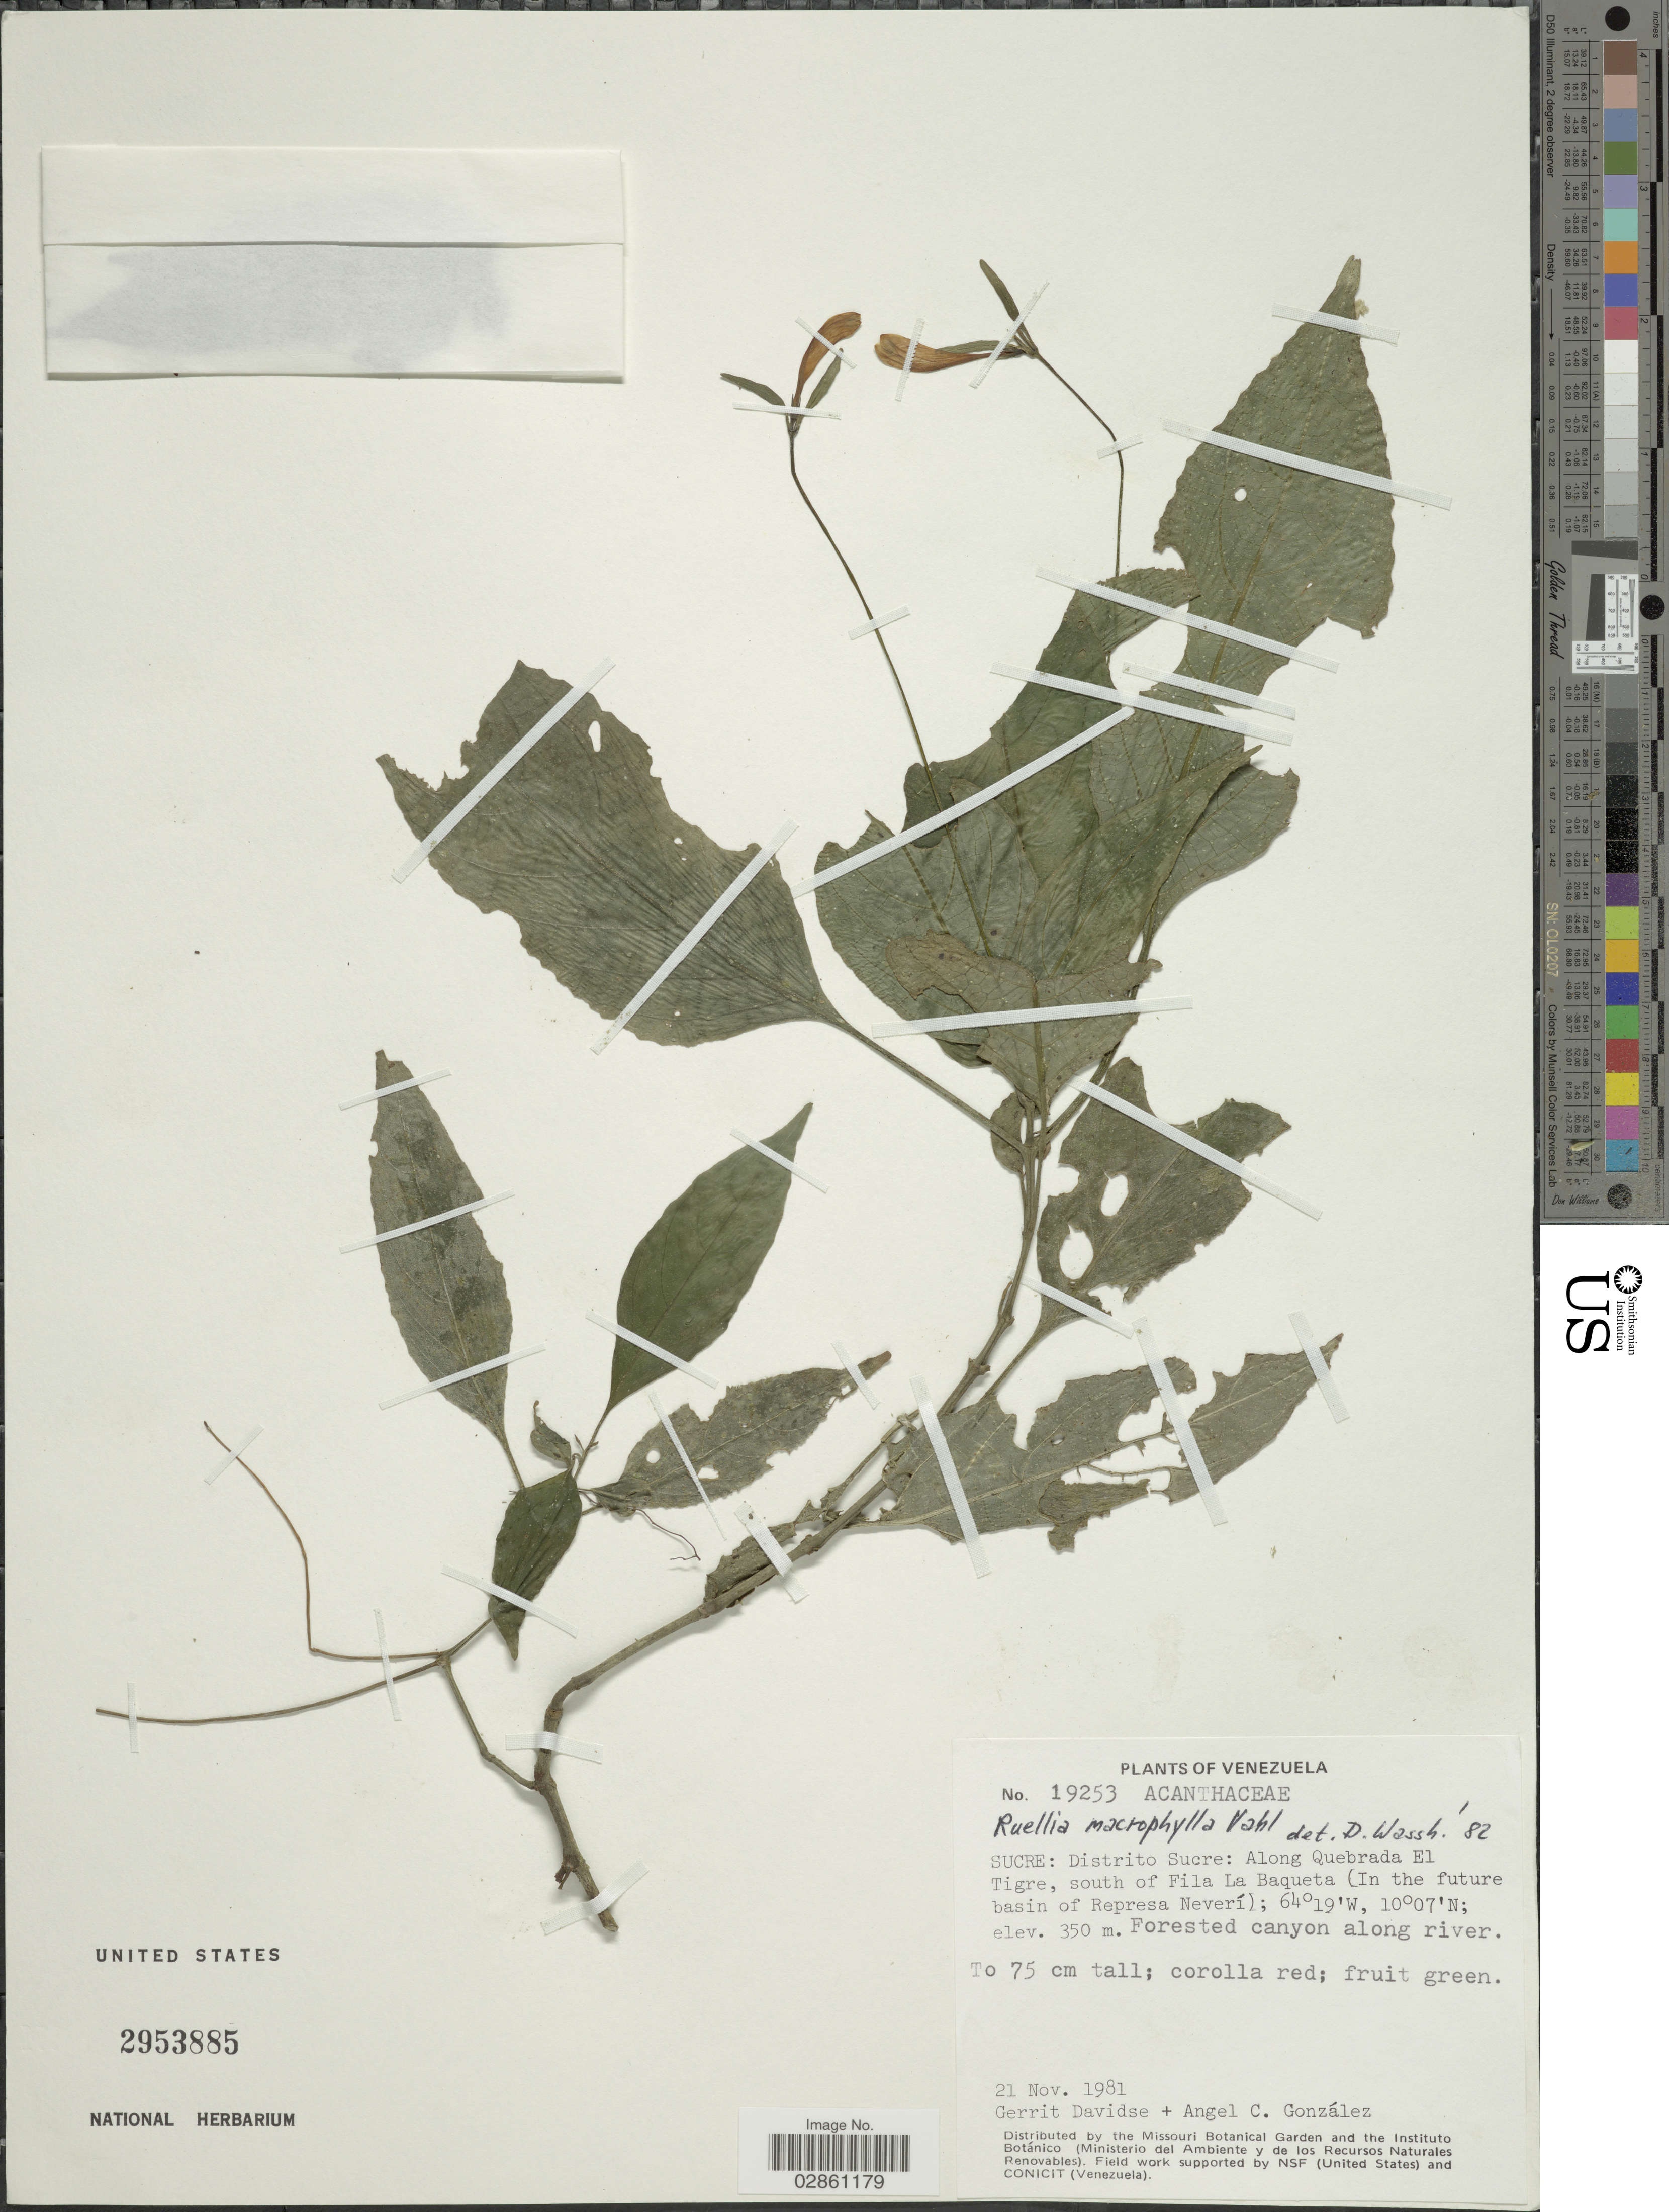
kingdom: Plantae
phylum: Tracheophyta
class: Magnoliopsida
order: Lamiales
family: Acanthaceae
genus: Ruellia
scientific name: Ruellia macrophylla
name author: Vahl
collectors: G. Davidse & A. C. González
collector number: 19253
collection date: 1981-11-21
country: Venezuela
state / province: Sucre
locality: Distrito Sucre: Along Quebrada El Tigre, south of Fila La Baqueta (In the future basin of Represa Neverí).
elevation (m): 350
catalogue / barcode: US 2953885